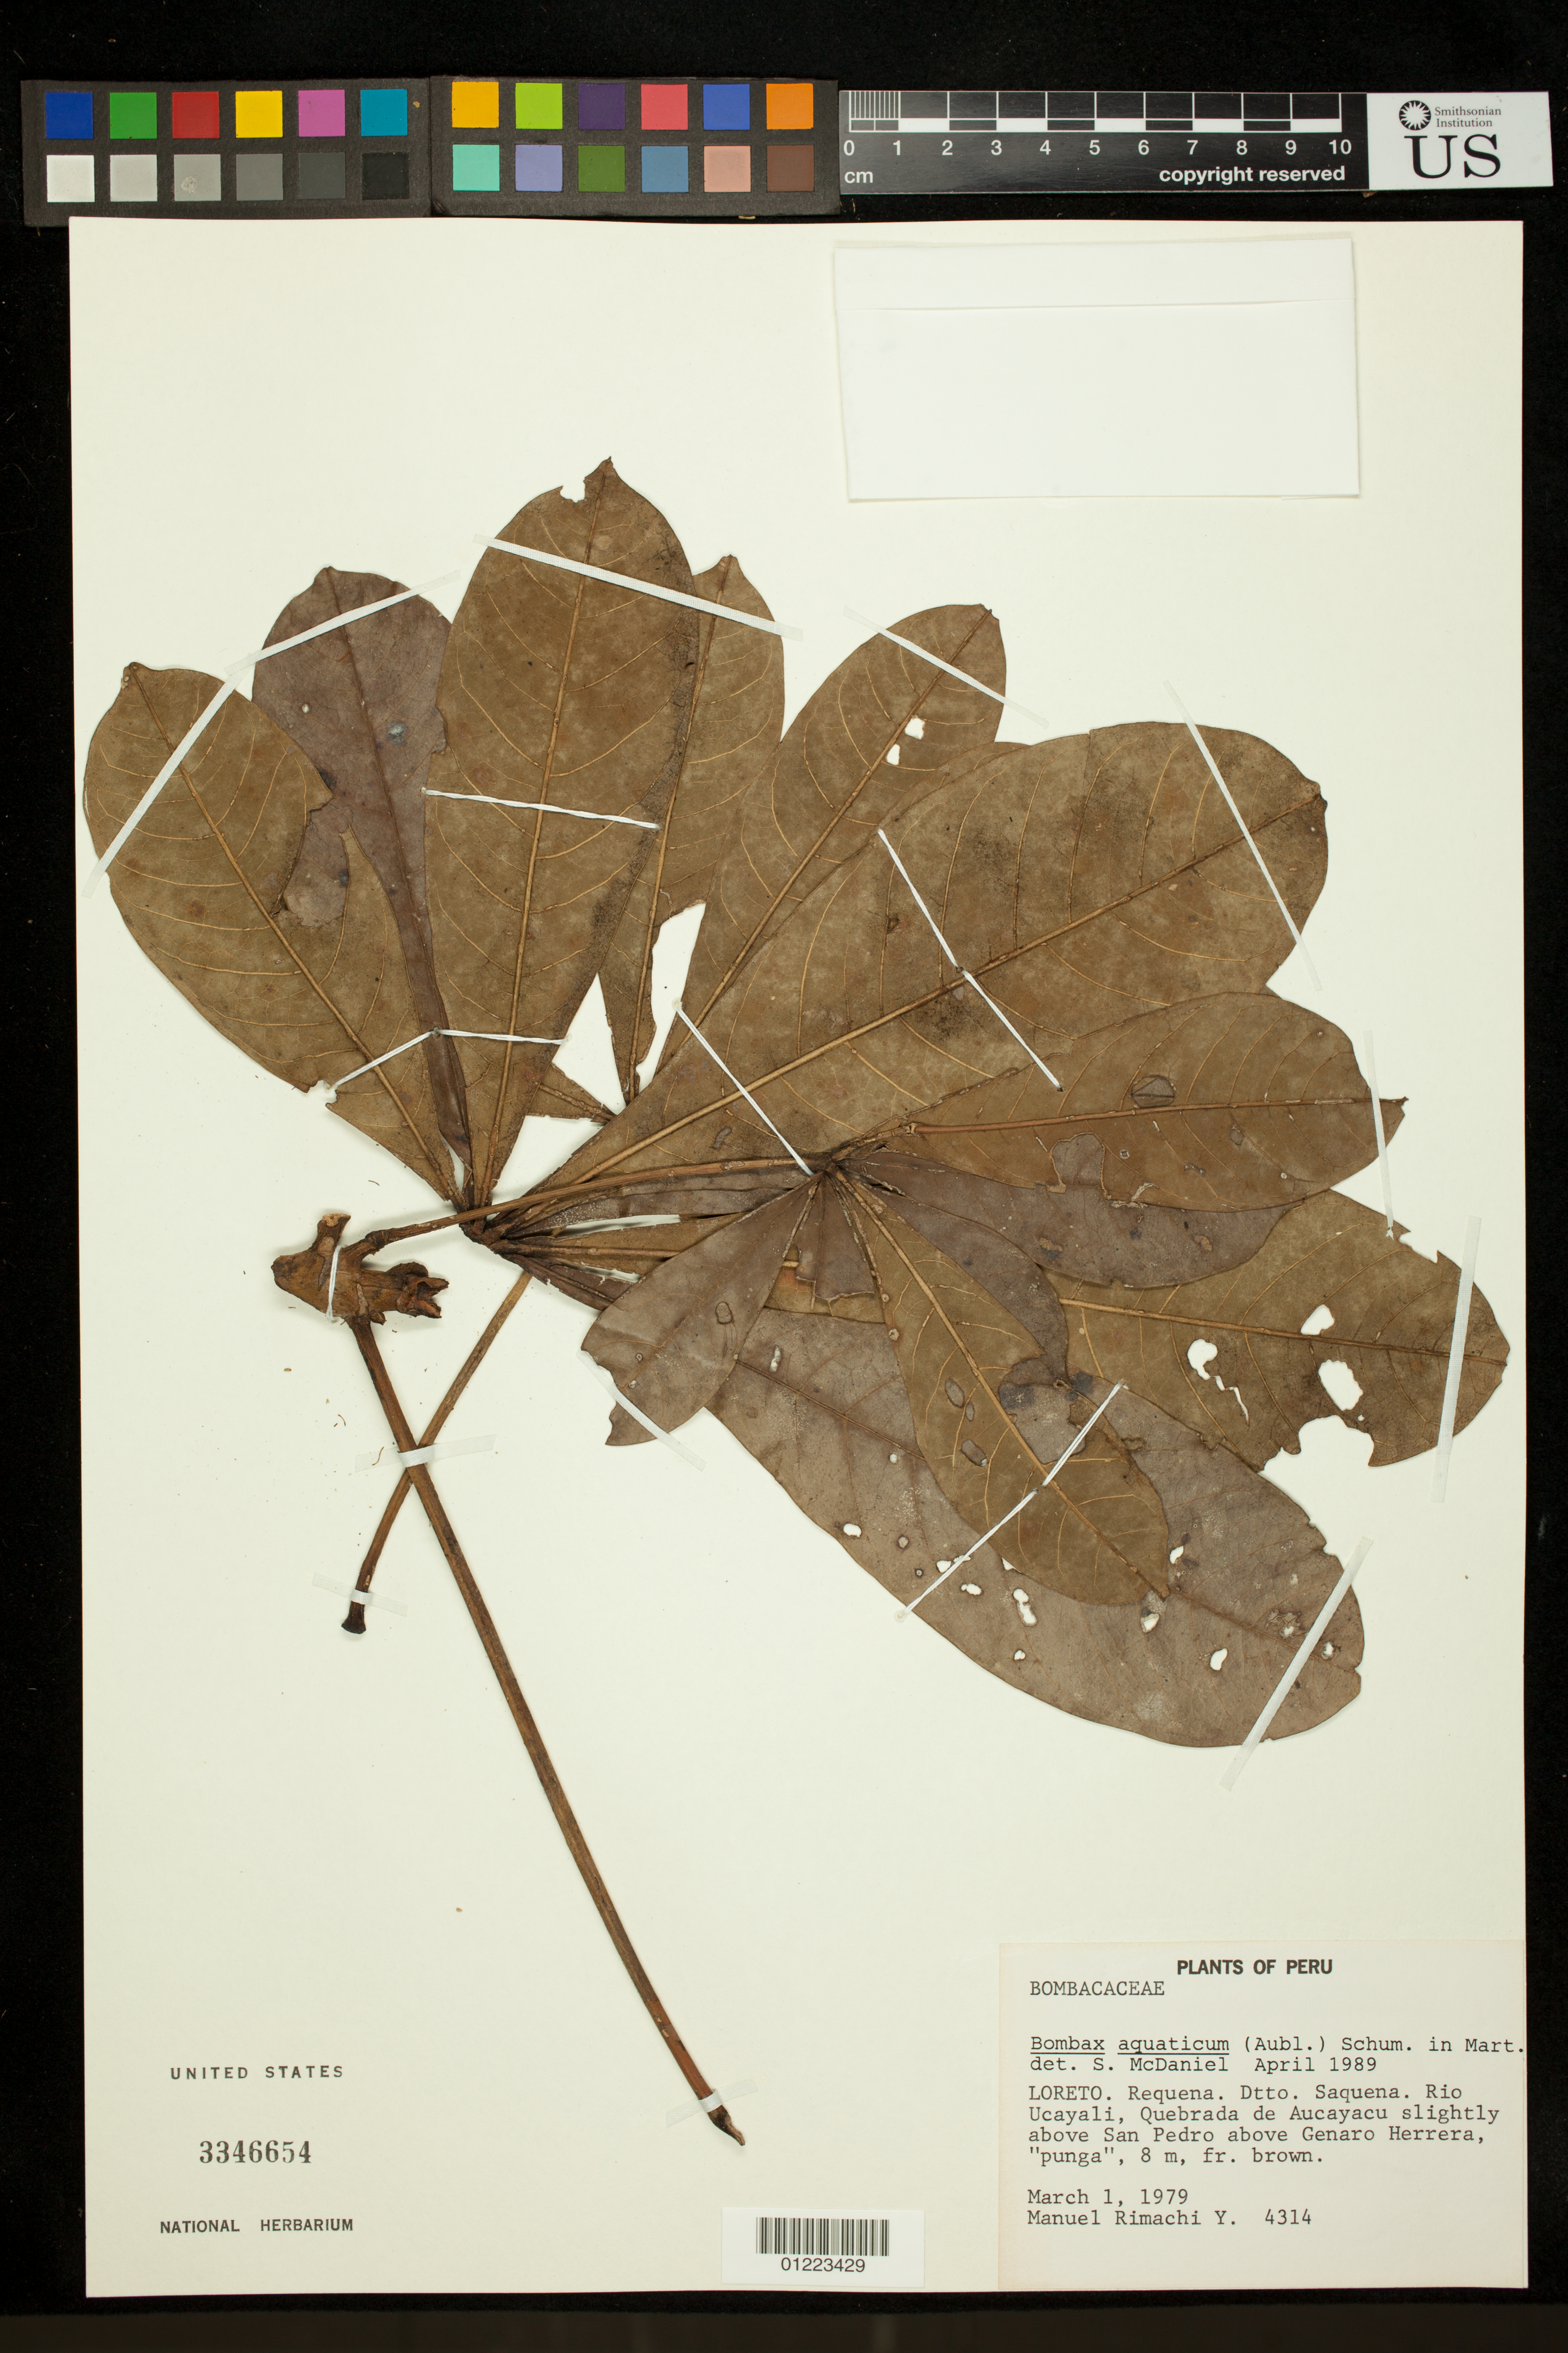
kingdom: Plantae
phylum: Tracheophyta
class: Magnoliopsida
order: Malvales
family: Malvaceae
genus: Pachira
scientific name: Pachira aquatica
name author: Aubl.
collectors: M. Rimachi Y.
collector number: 4314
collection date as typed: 3/1/1979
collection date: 1979-03-01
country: Peru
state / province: Loreto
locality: Loreto. Requena. Dtto. Saquena. Rio Ucayali, Quebrada de Aucayacu slightly above San Pedro above Genaro Herrera, "punga", 8 m, fr. brown.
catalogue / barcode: US 3346654